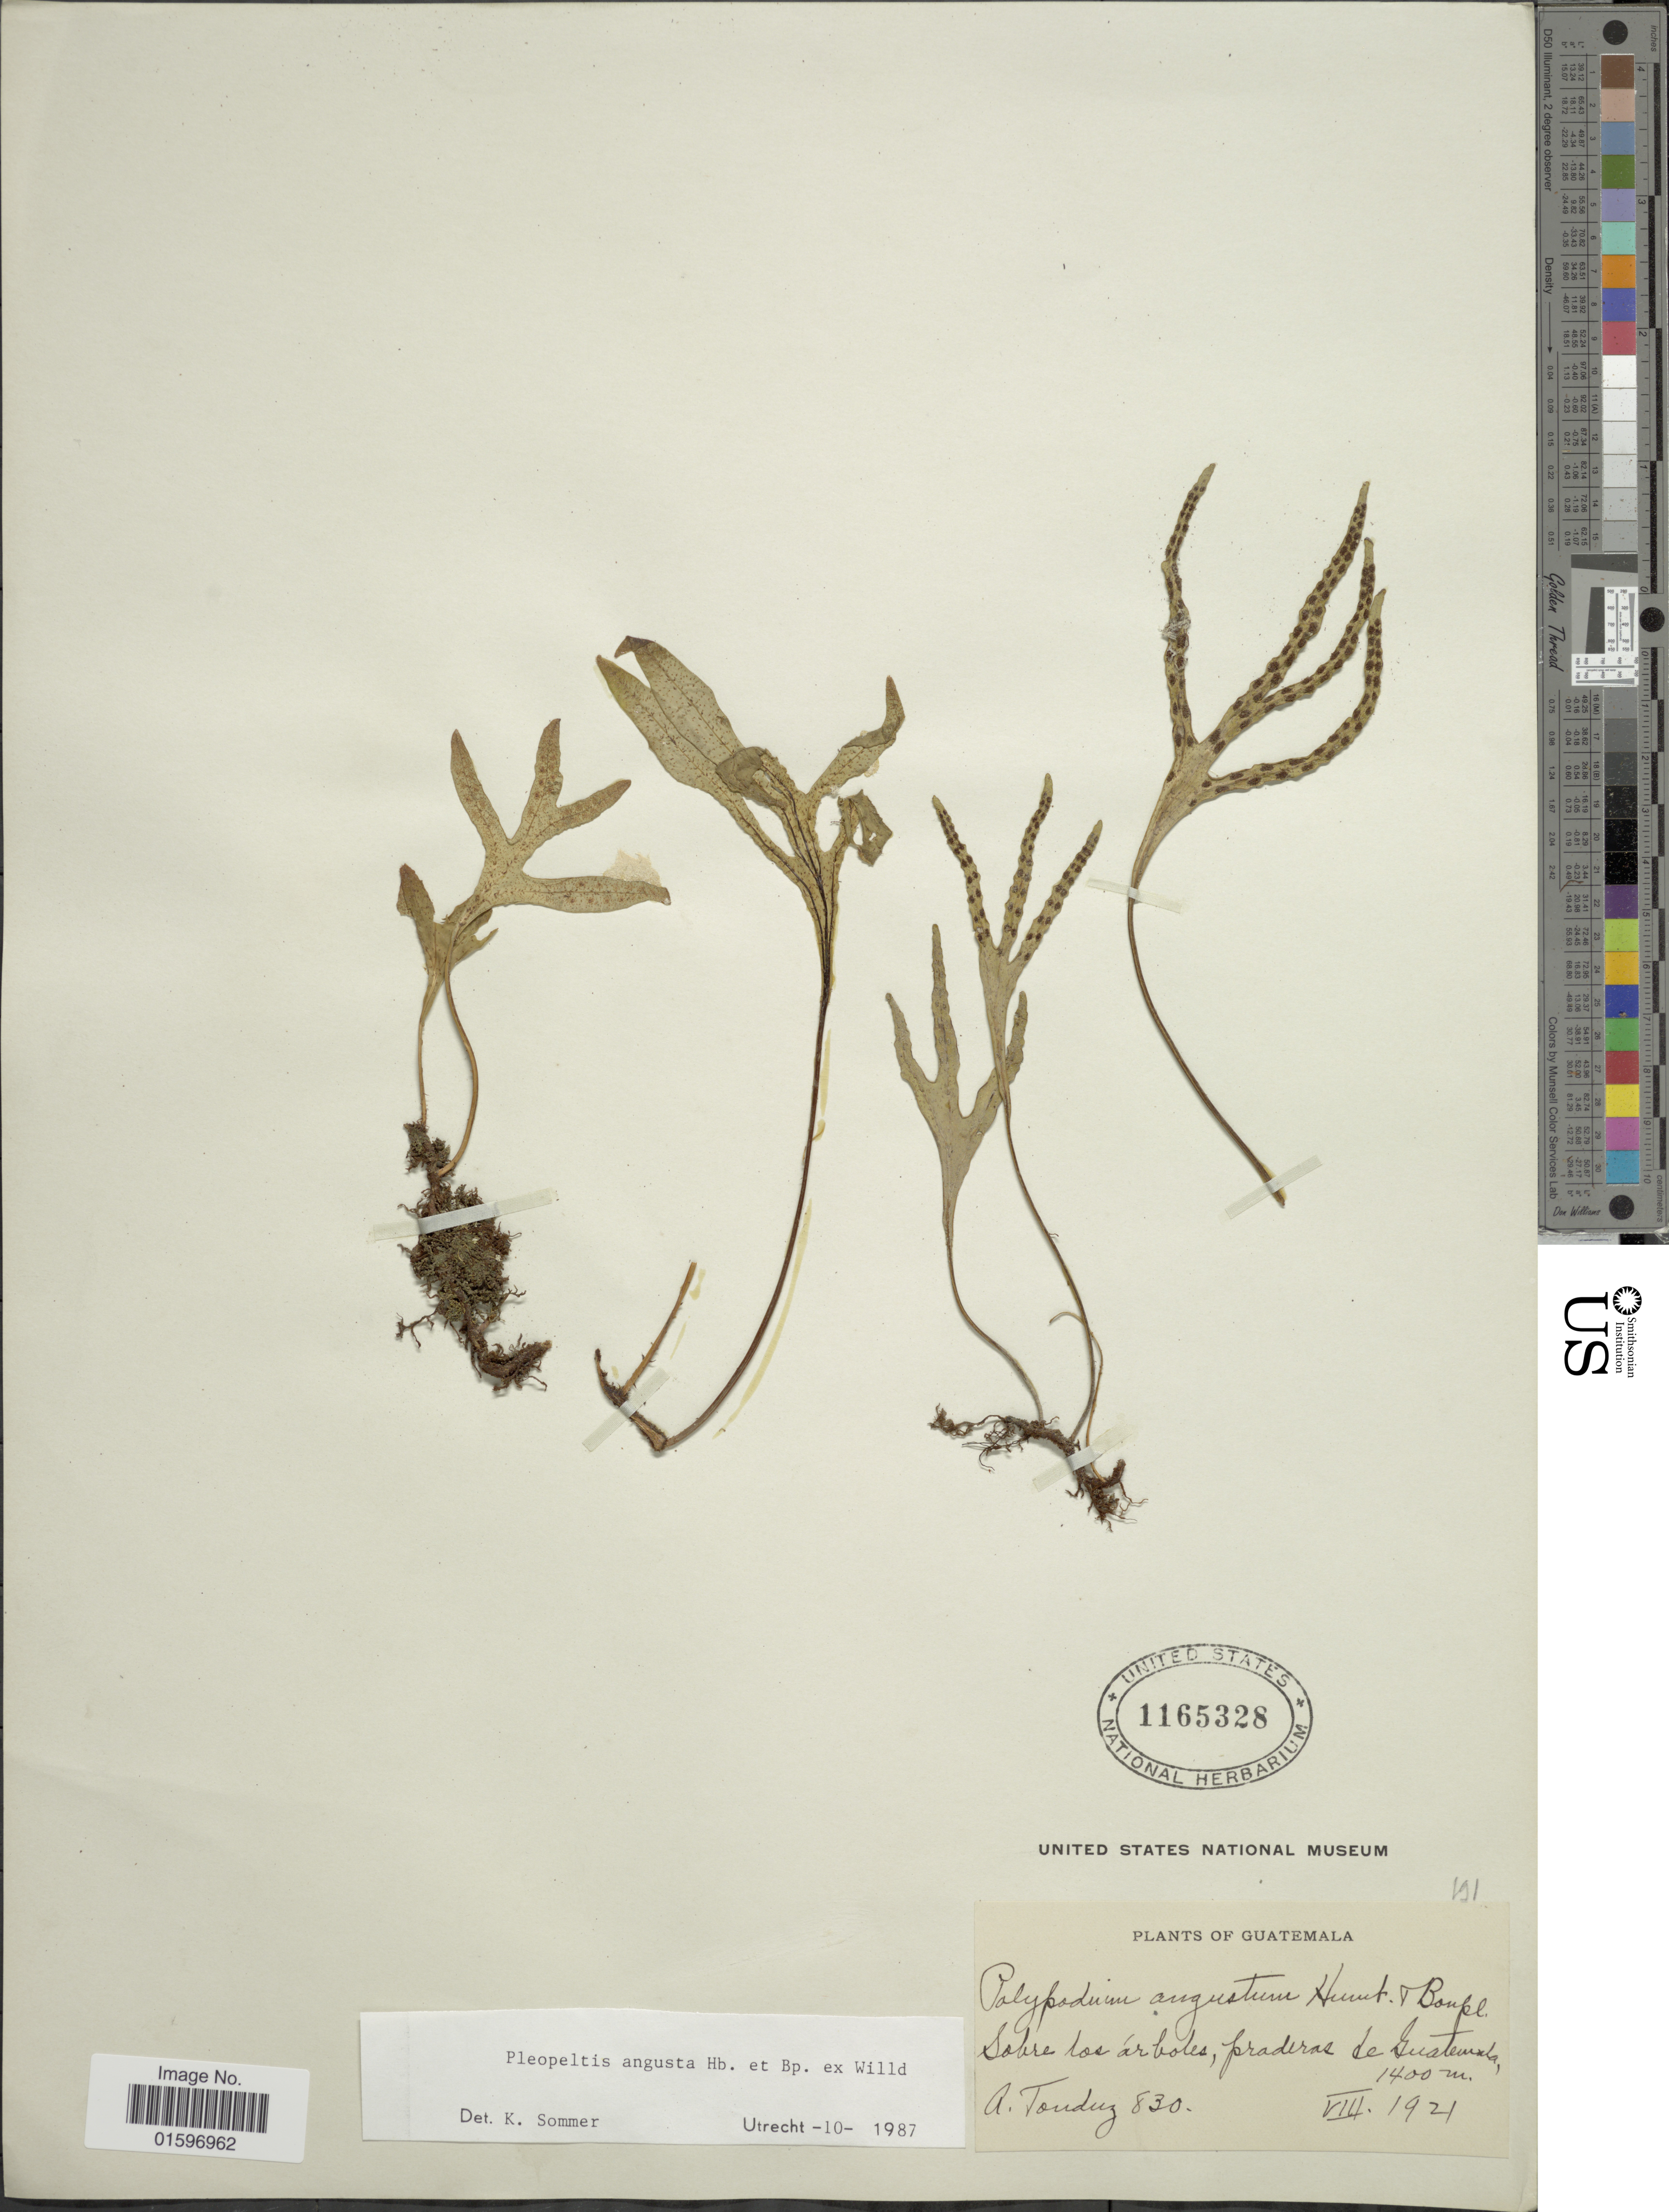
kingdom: Plantae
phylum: Tracheophyta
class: Polypodiopsida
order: Polypodiales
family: Polypodiaceae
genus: Pleopeltis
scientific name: Pleopeltis angusta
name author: Humb. & Bonap. ex Willd.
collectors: A. Tonduz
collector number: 830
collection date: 1921-08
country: Guatemala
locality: Sobre los árboles, praderas de Guatemala.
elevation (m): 1400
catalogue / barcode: US 1165328